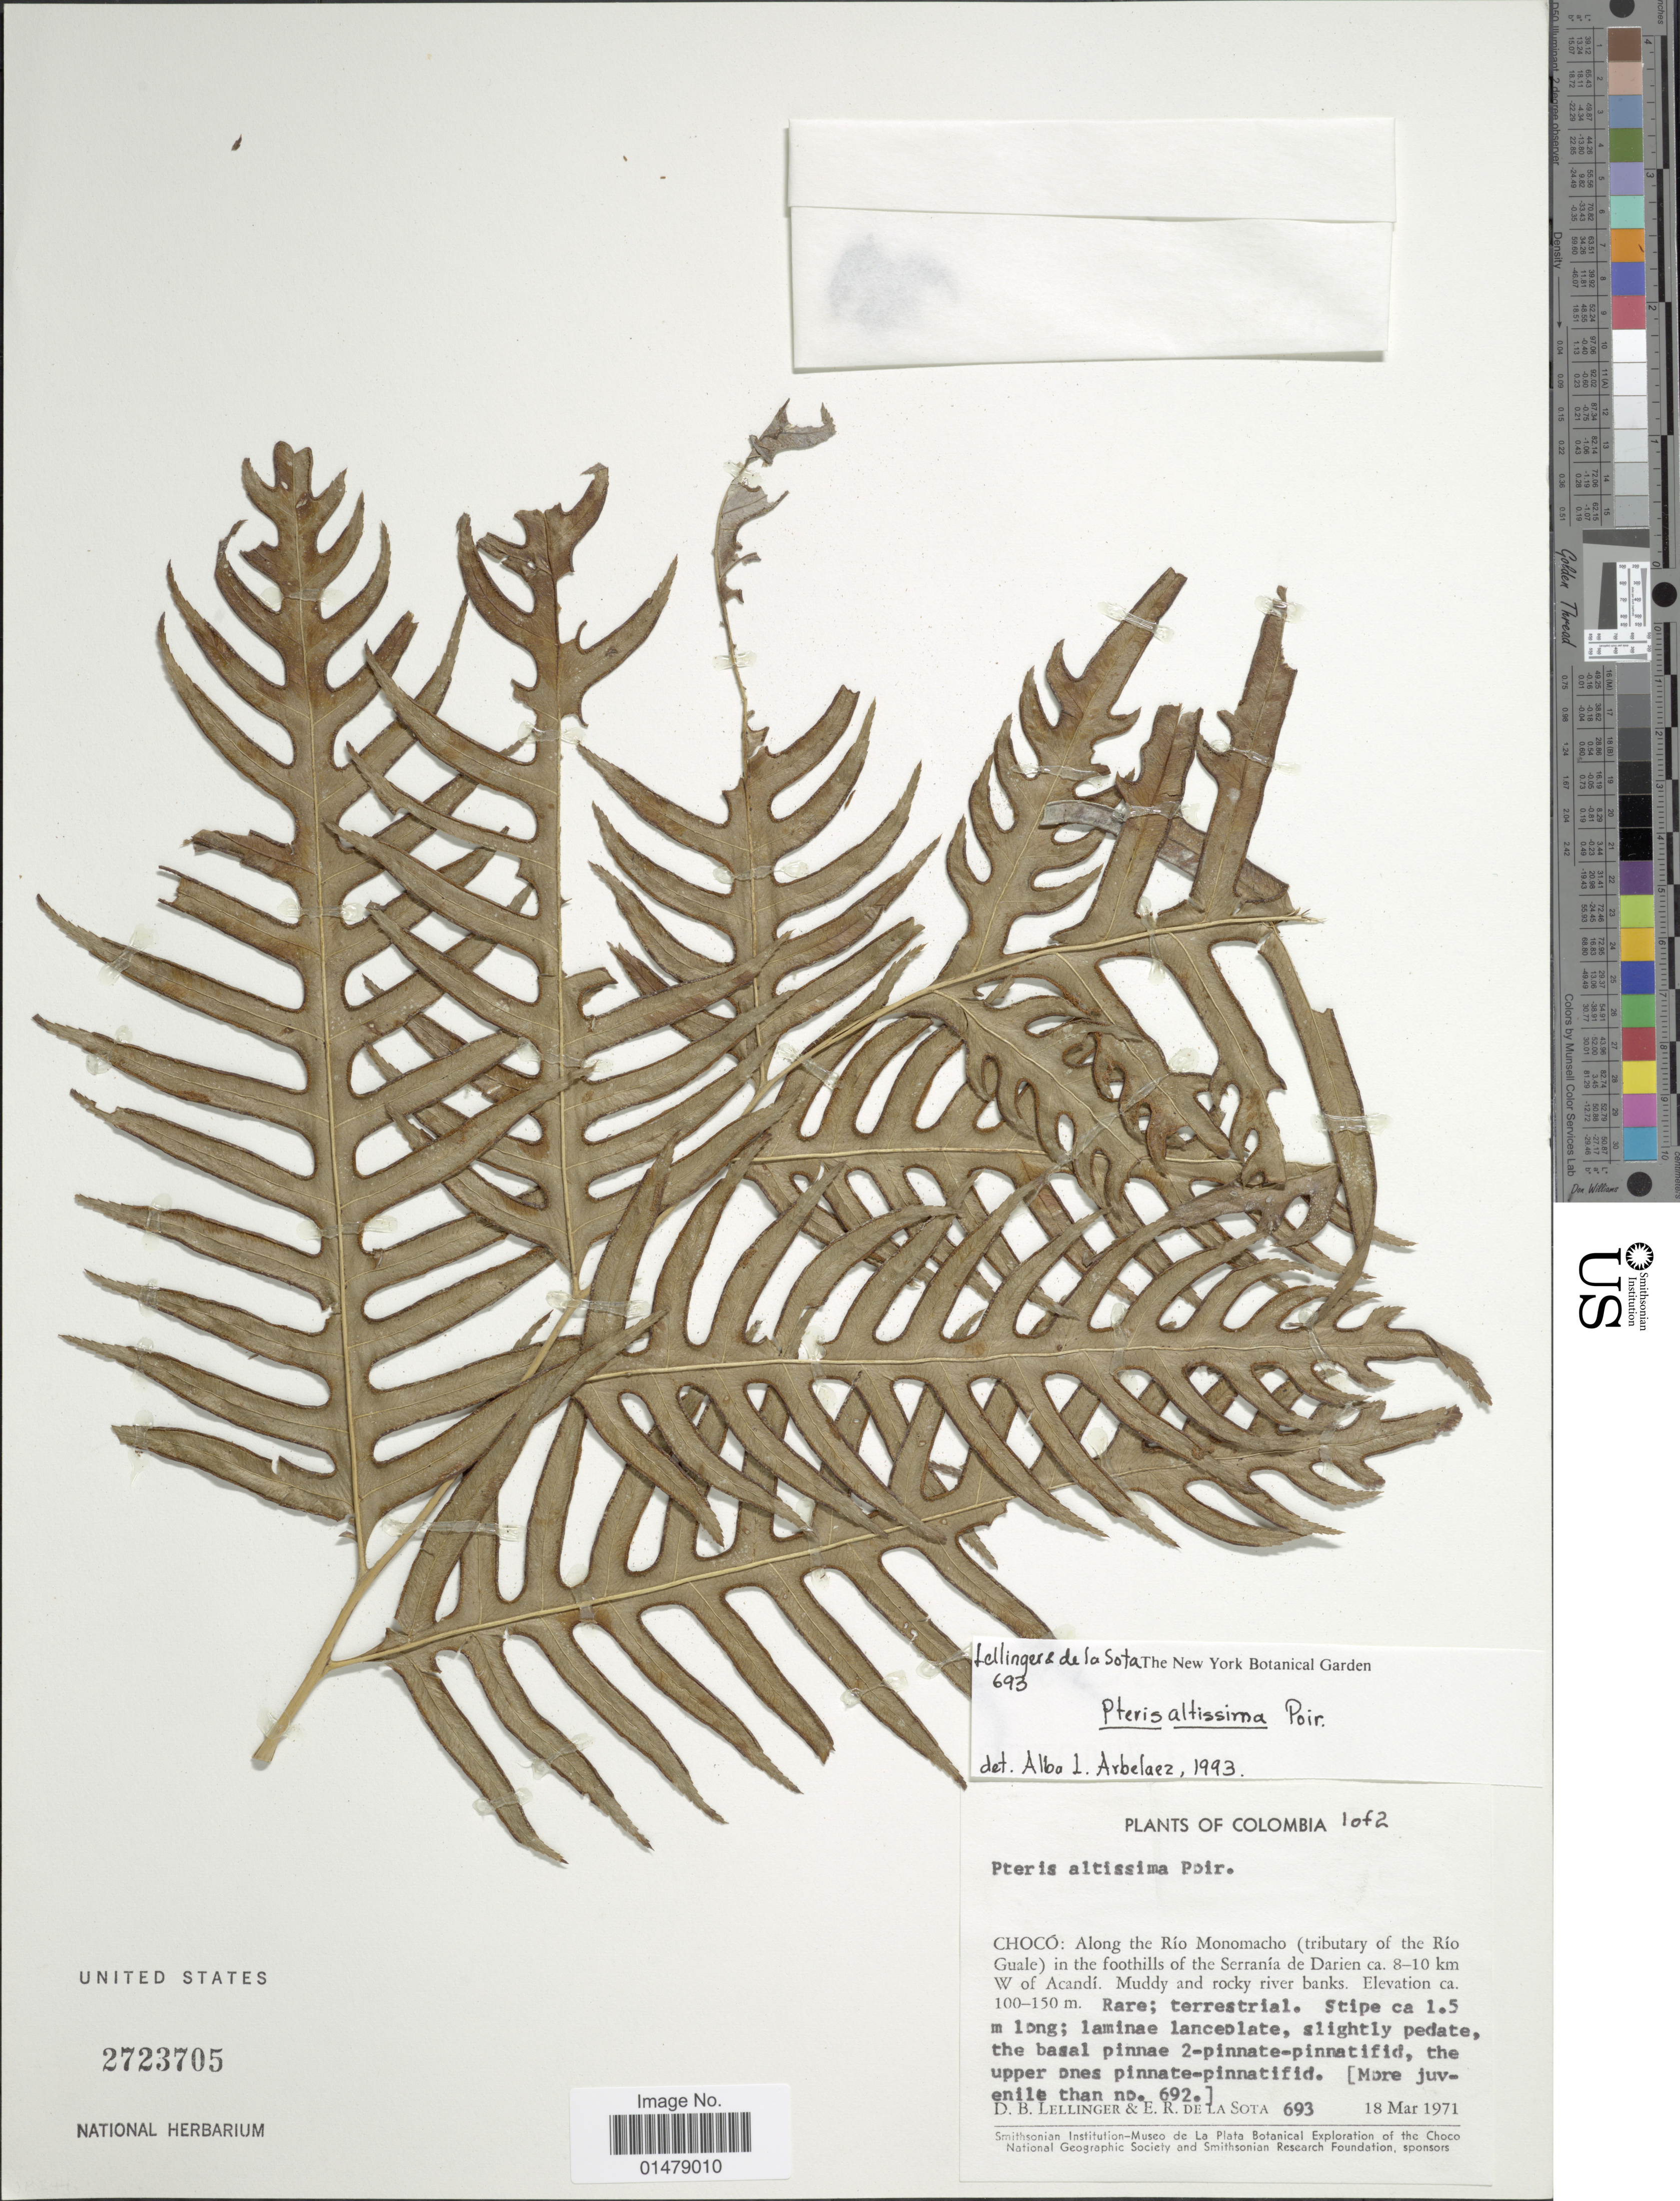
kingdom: Plantae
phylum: Tracheophyta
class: Polypodiopsida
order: Polypodiales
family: Pteridaceae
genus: Pteris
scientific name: Pteris altissima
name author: Poir.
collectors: D. B. Lellinger & E. R. de la Sota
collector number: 693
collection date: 1971-03-18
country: Colombia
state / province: Chocó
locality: Along the Rio Monomacho (tributary of the Rio Guale) in the foothills of the Serrania de Darien ca. 8-10 km W of Acandi.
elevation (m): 100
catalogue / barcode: US 2723705